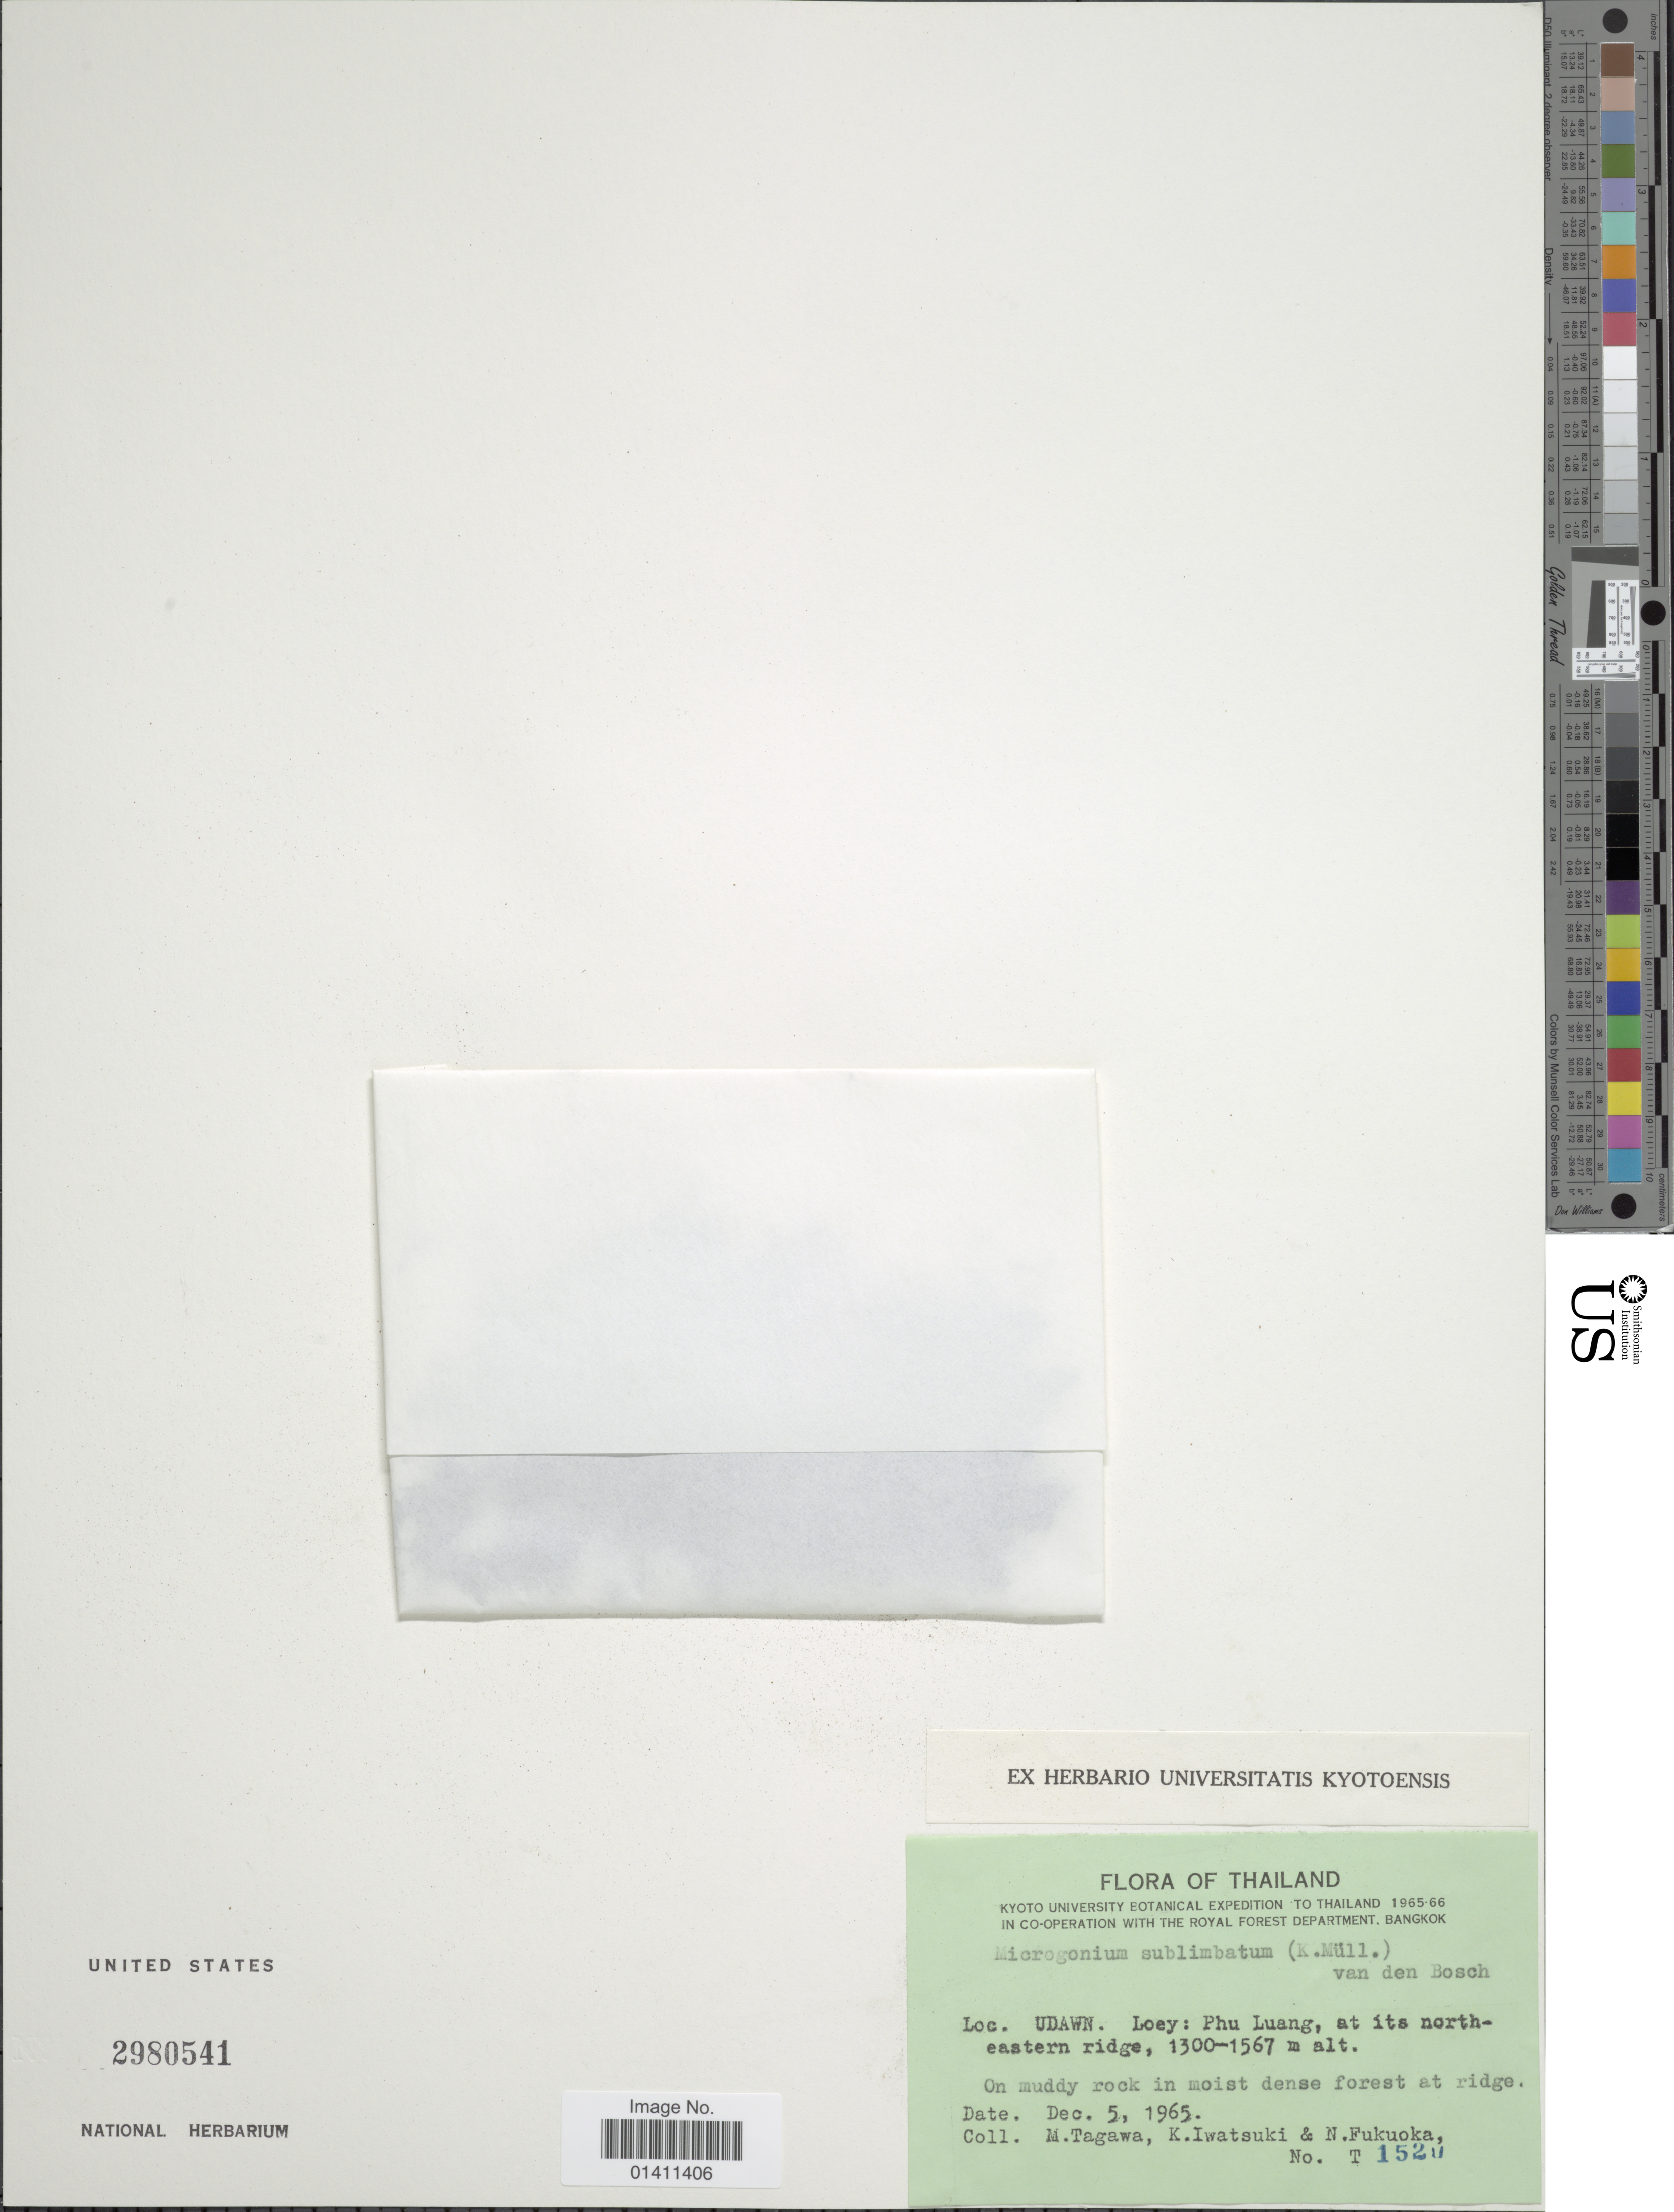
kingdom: Plantae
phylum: Tracheophyta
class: Polypodiopsida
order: Hymenophyllales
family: Hymenophyllaceae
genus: Didymoglossum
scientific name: Didymoglossum sublimbatum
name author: (K. Müller) Ebihara & K. Iwats.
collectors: M. Tagawa, K. Iwatsuki & N. Fukuoka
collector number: T1520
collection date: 1965-12-05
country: Thailand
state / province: Loei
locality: Udawn. Loey: Phu Luang, at its north-eastern ridge.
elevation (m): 1300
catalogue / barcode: US 2980541